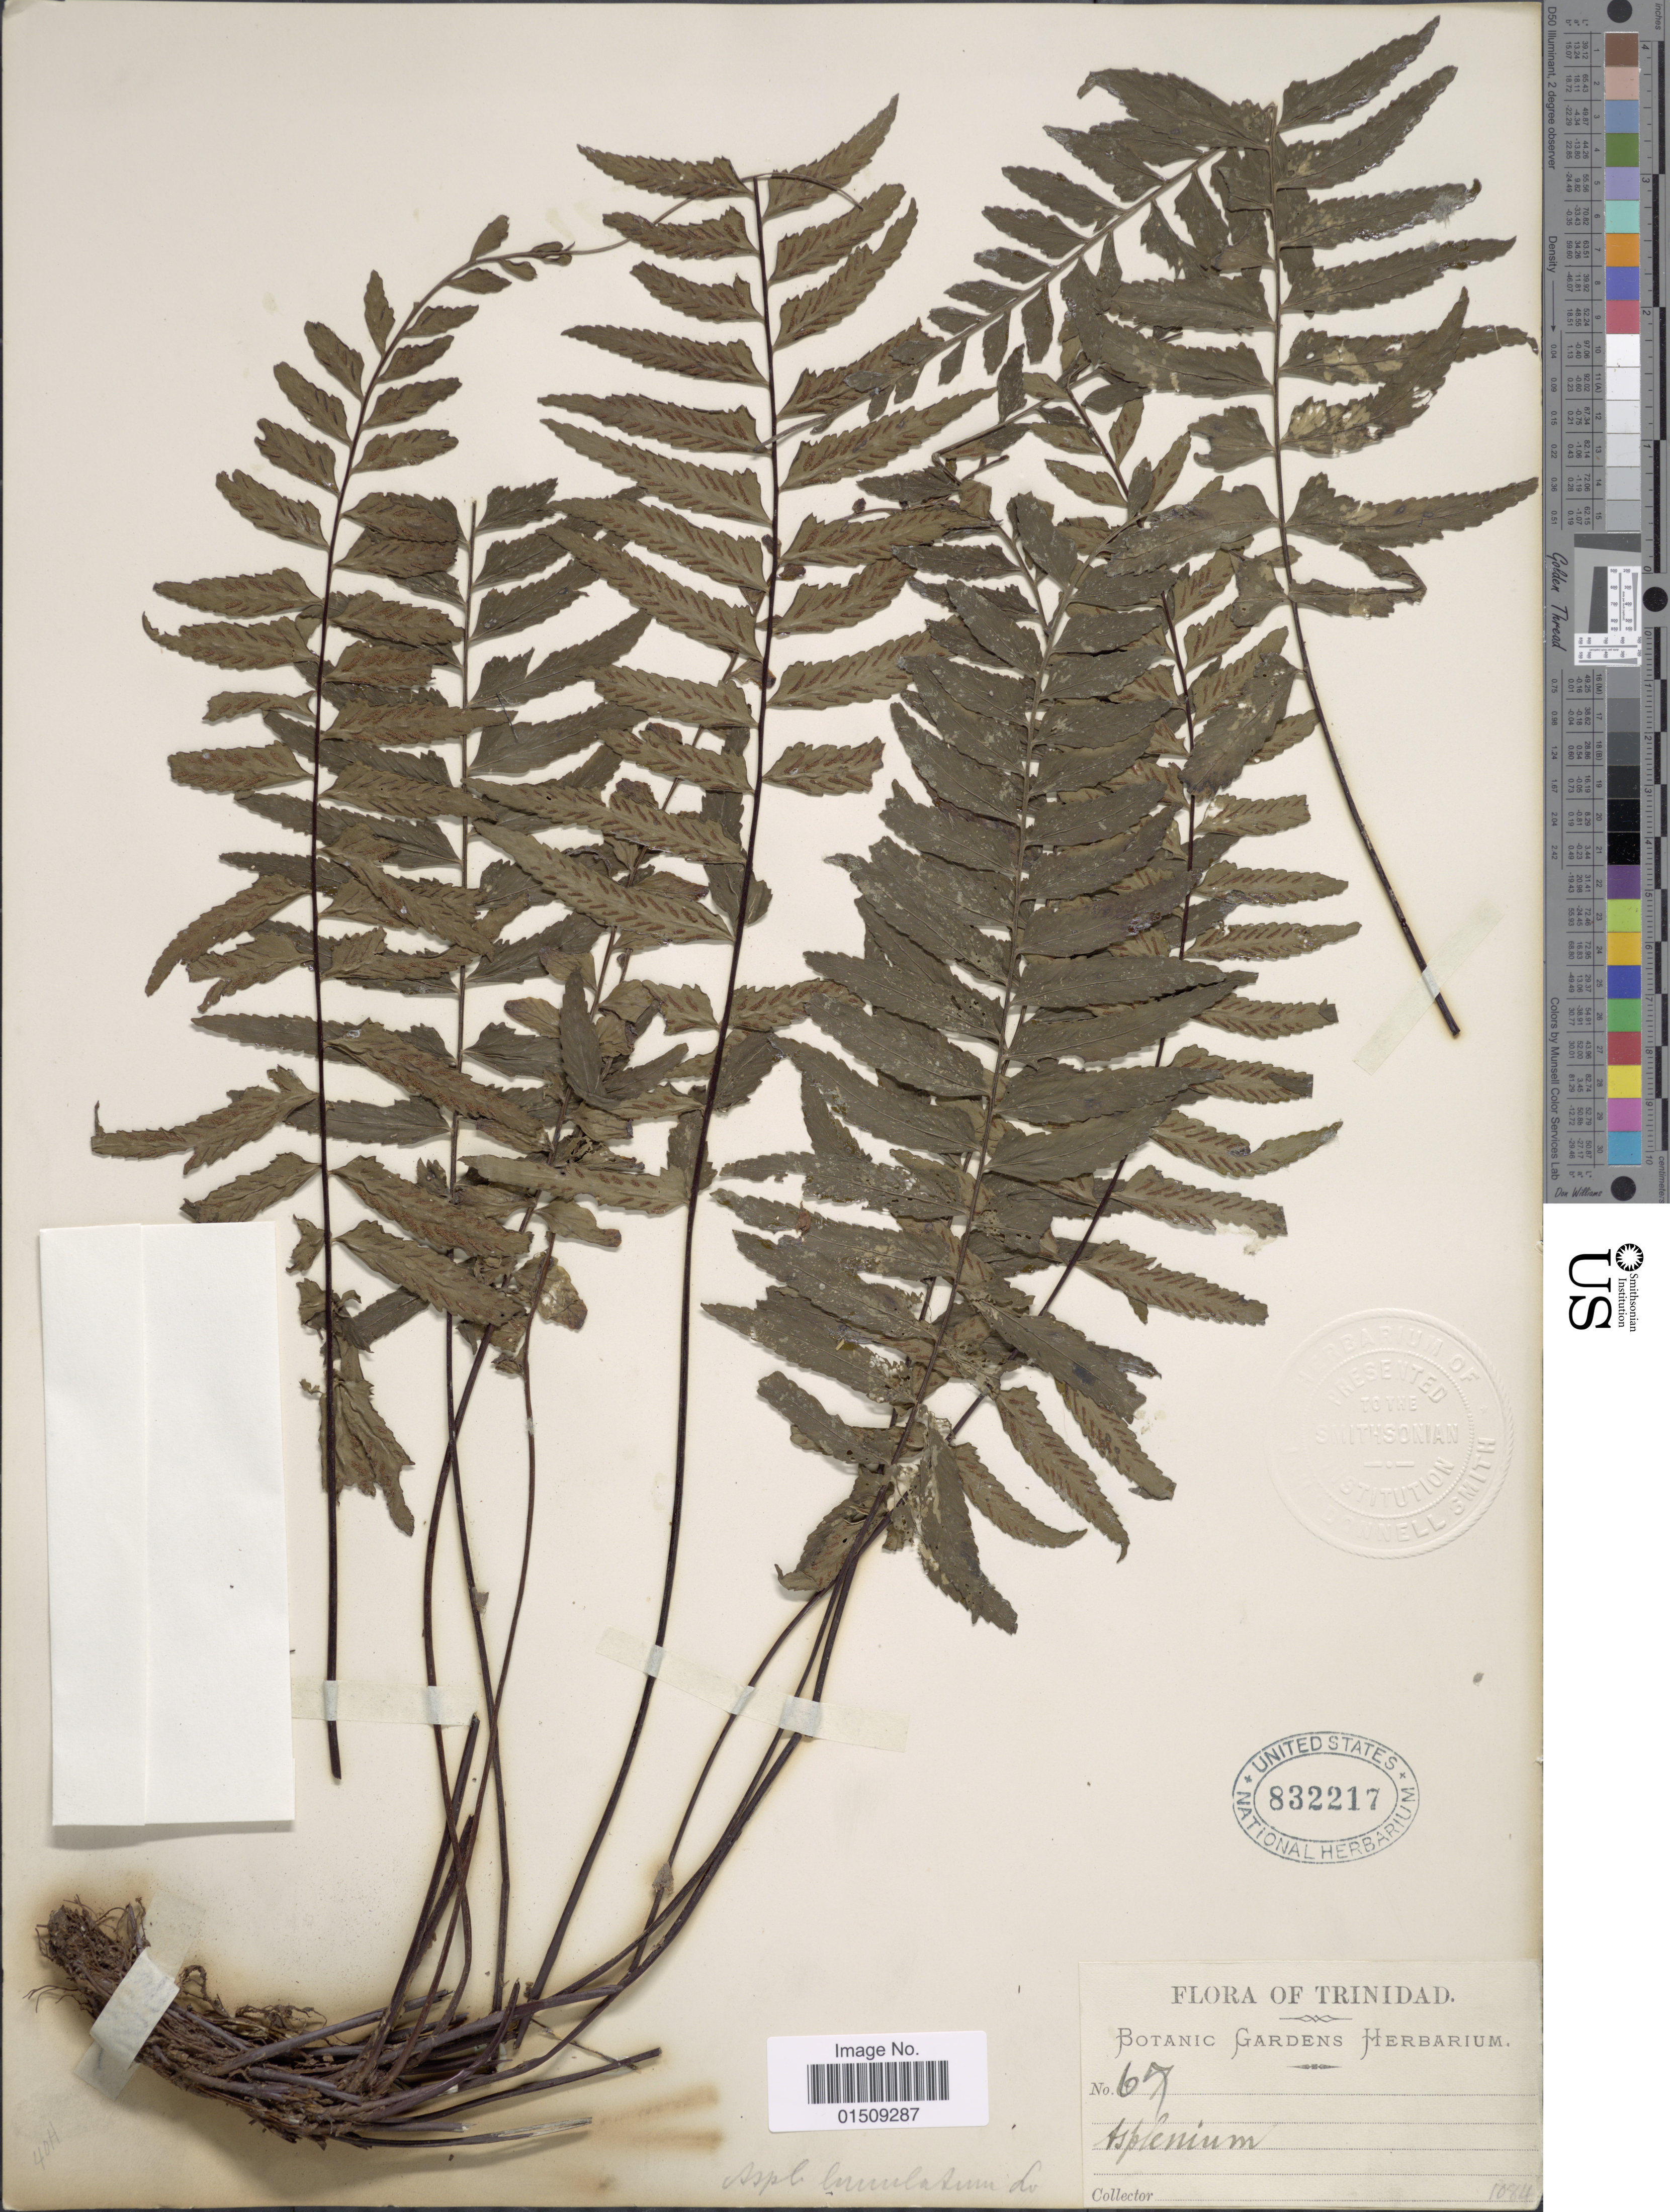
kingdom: Plantae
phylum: Tracheophyta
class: Polypodiopsida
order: Polypodiales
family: Aspleniaceae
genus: Asplenium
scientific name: Asplenium radicans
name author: L.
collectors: Botanic Gardens Herbarium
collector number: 67*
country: Trinidad and Tobago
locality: Trinidad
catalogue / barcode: US 832217